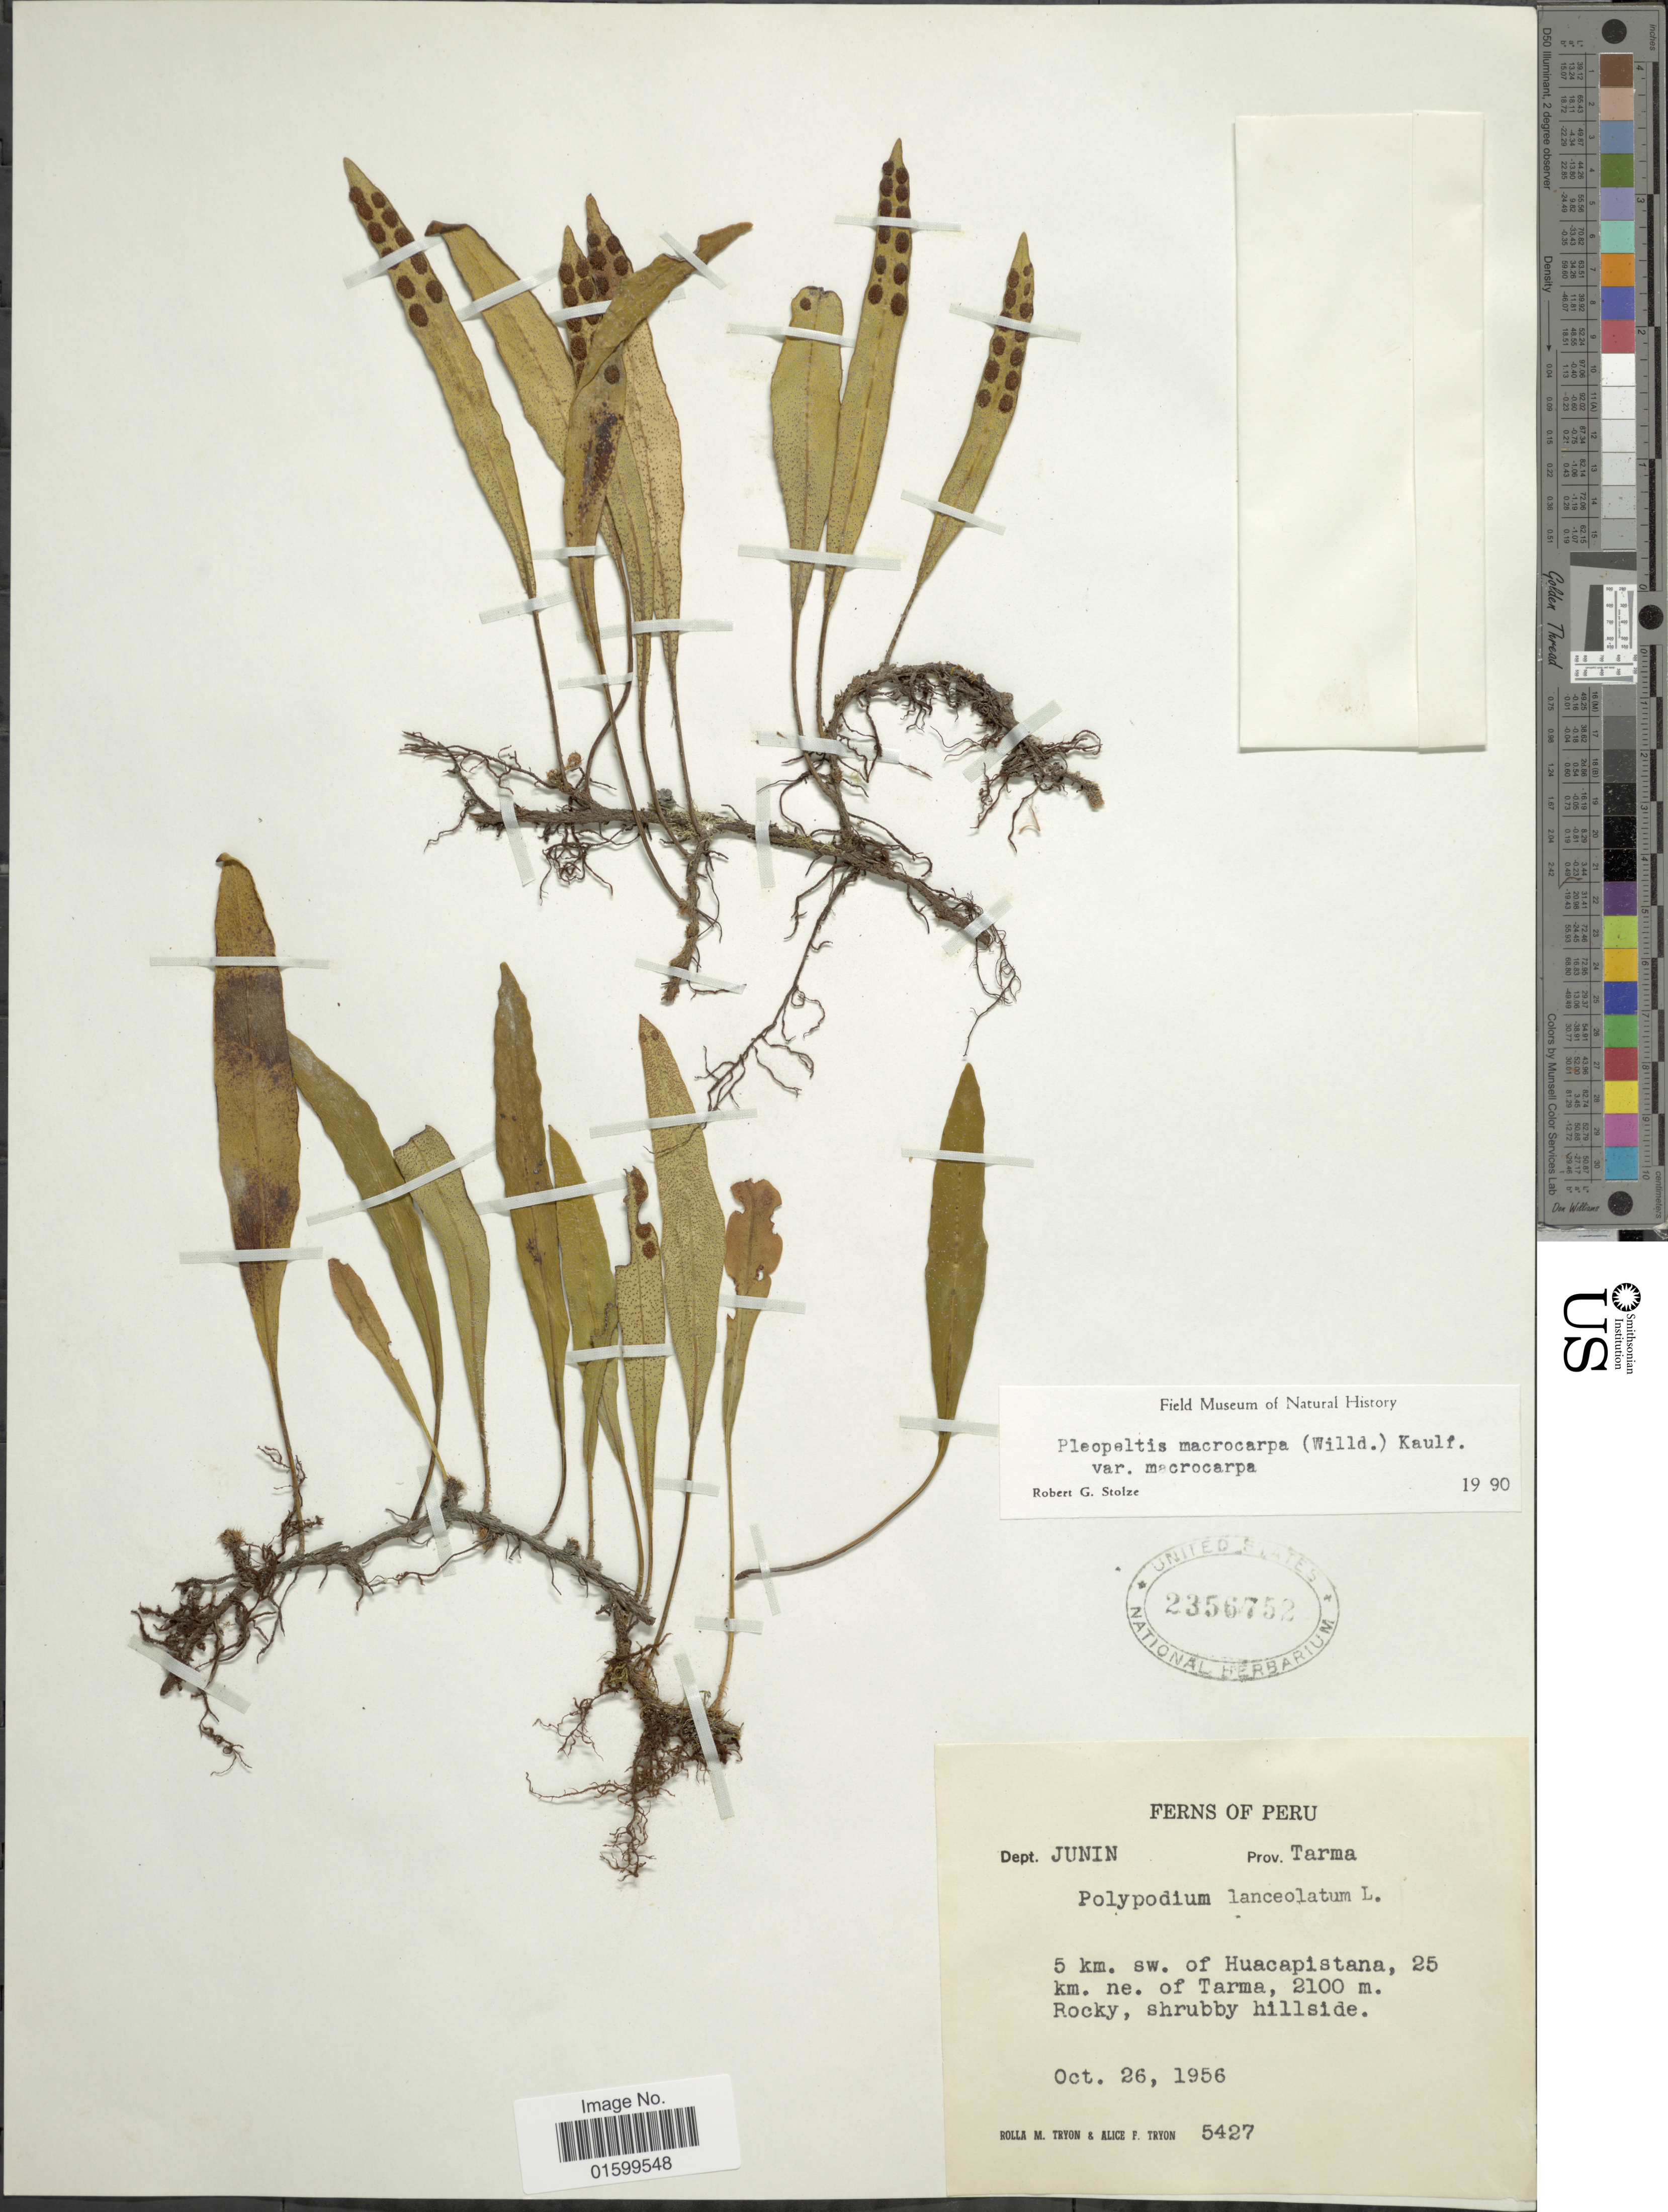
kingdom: Plantae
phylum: Tracheophyta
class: Polypodiopsida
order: Polypodiales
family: Polypodiaceae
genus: Pleopeltis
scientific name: Pleopeltis macrocarpa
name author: (Bory ex Willd.) Kaulf.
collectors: R. M. Tryon & A. F. Tryon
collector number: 5427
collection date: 1956-10-26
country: Peru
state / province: Junín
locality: Dept. Junin, Prov. Tarma, 5 km sw. of Huacapistana, 25 km ne. of Tarma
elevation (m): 2100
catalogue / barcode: US 2356752